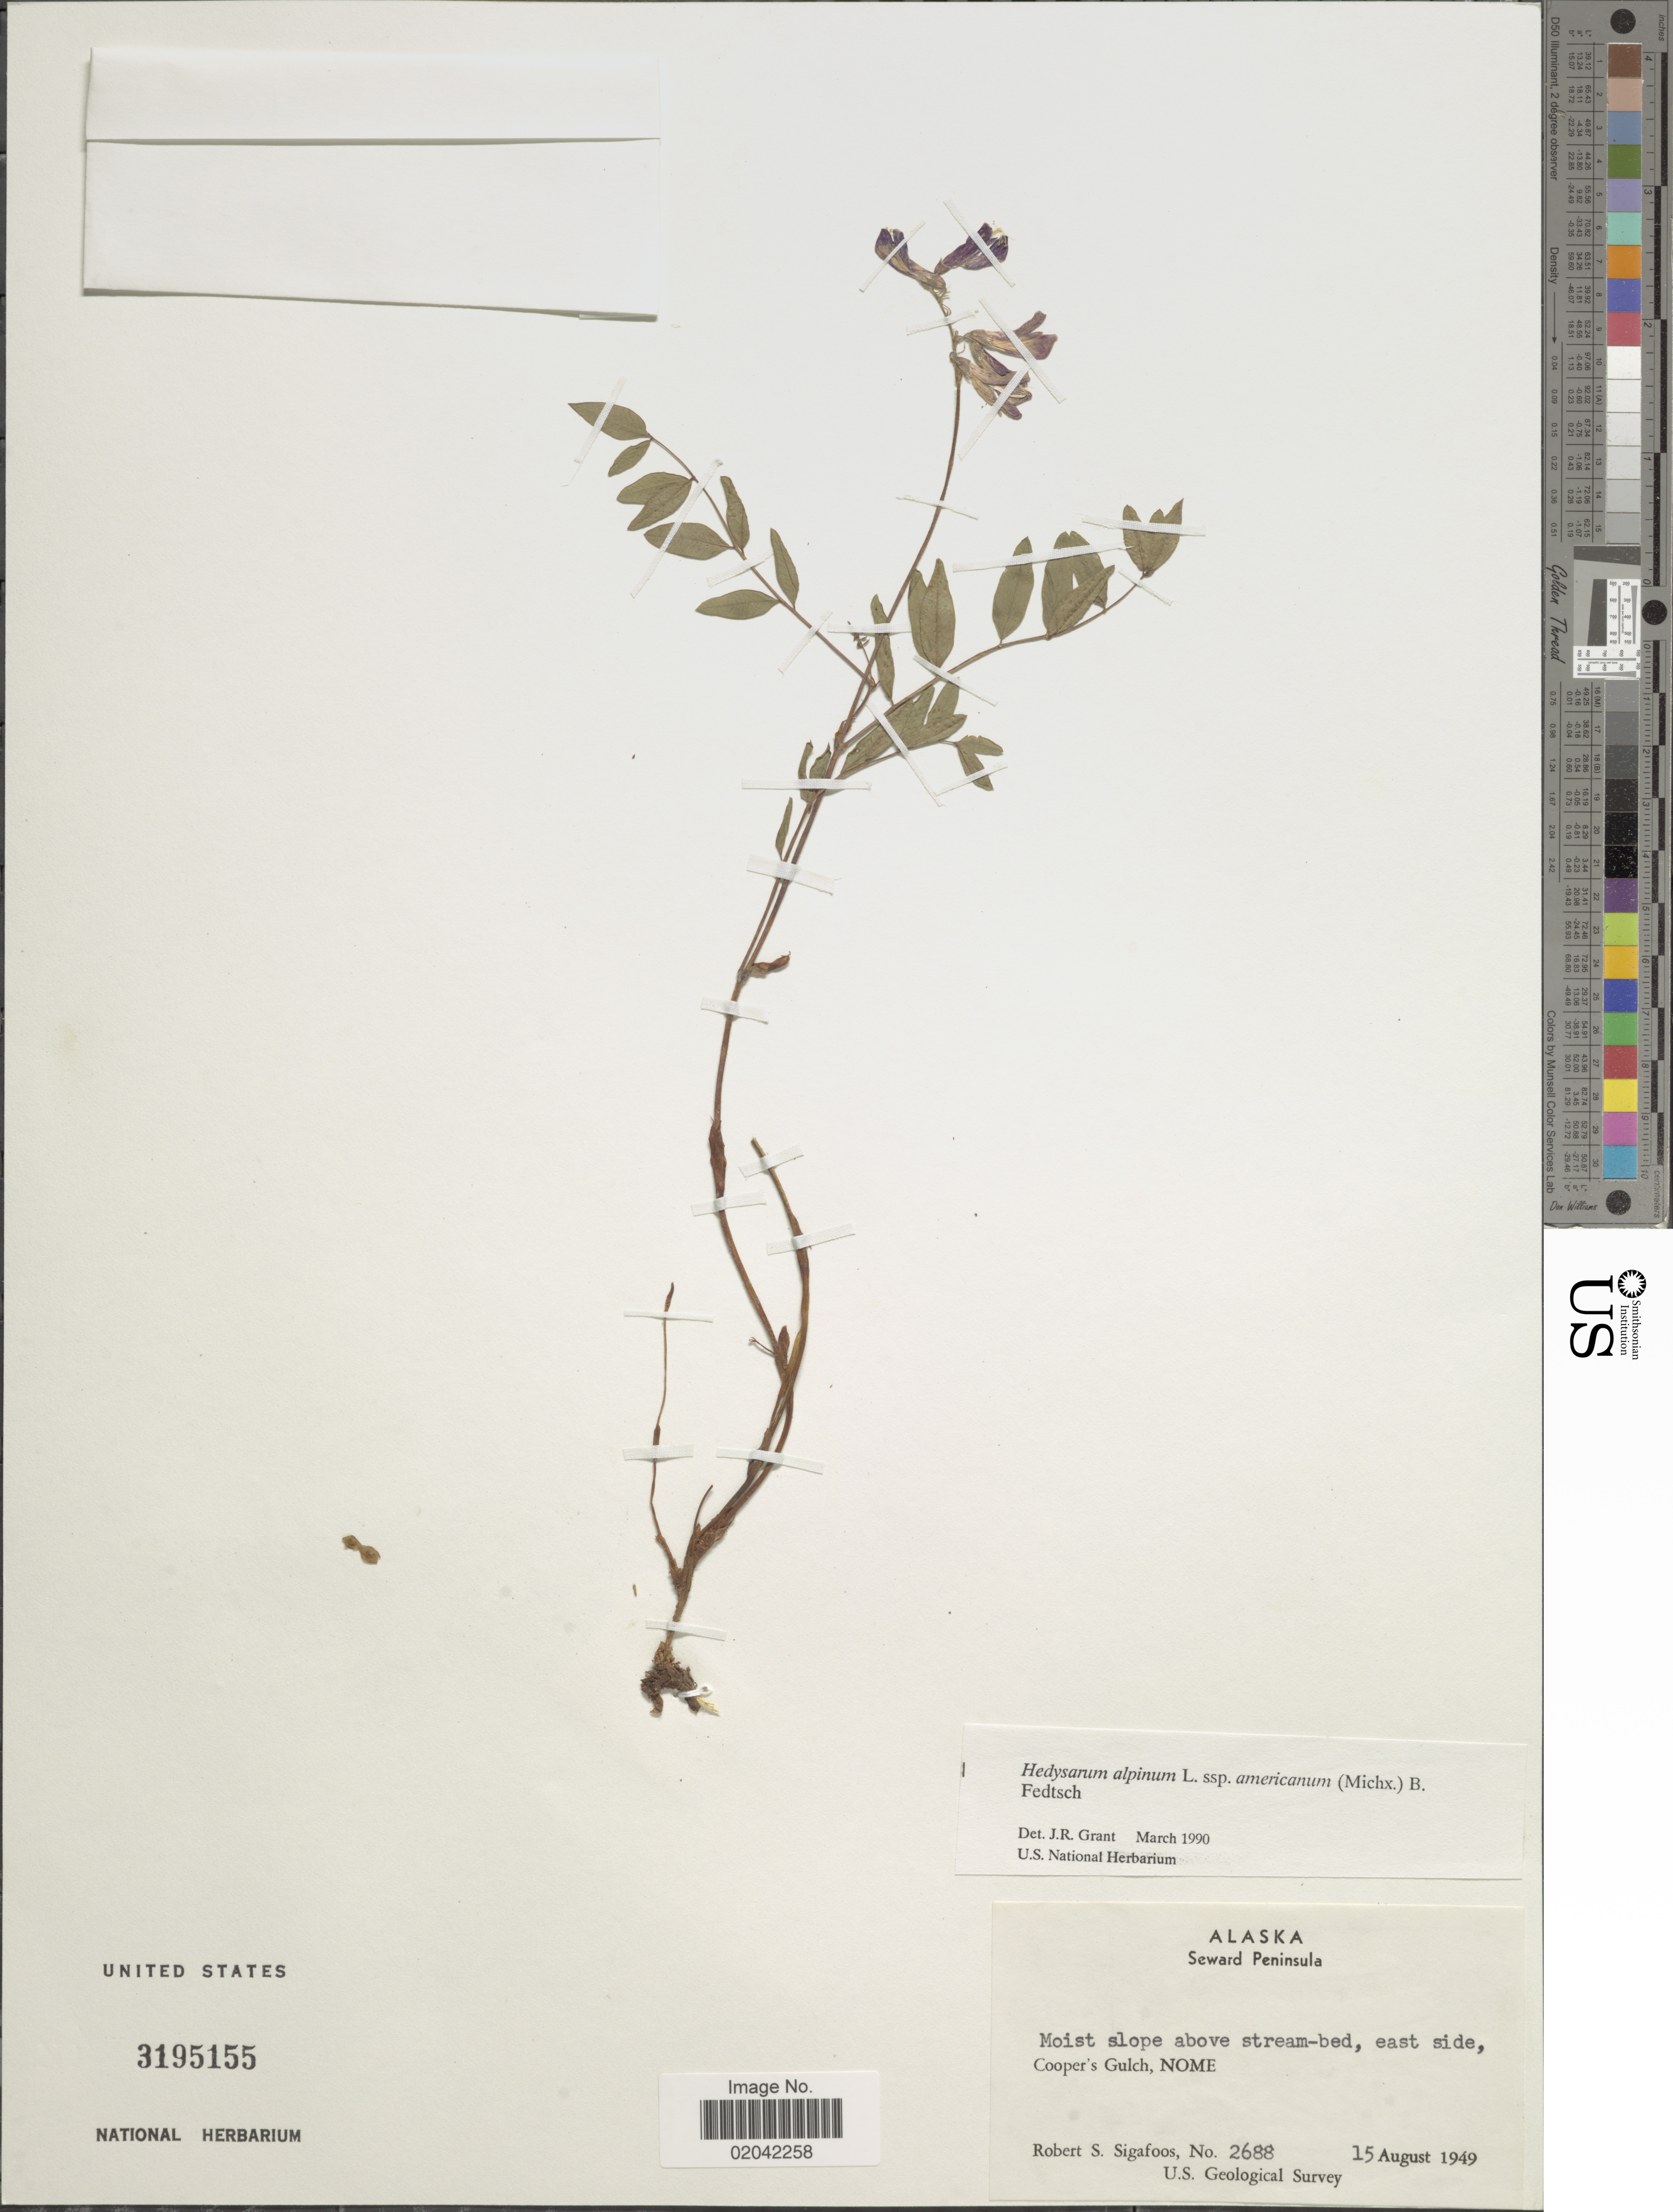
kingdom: Plantae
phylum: Tracheophyta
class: Magnoliopsida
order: Fabales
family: Fabaceae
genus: Hedysarum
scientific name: Hedysarum alpinum var. americanum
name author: Michx. ex Pursh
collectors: R. Sigafoos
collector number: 2688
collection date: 1949-08-15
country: United States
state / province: Alaska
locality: Seward Peninsula. Moist slope above stream-bed, east side, Cooper's Gulch, Nome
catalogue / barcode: US 3195155